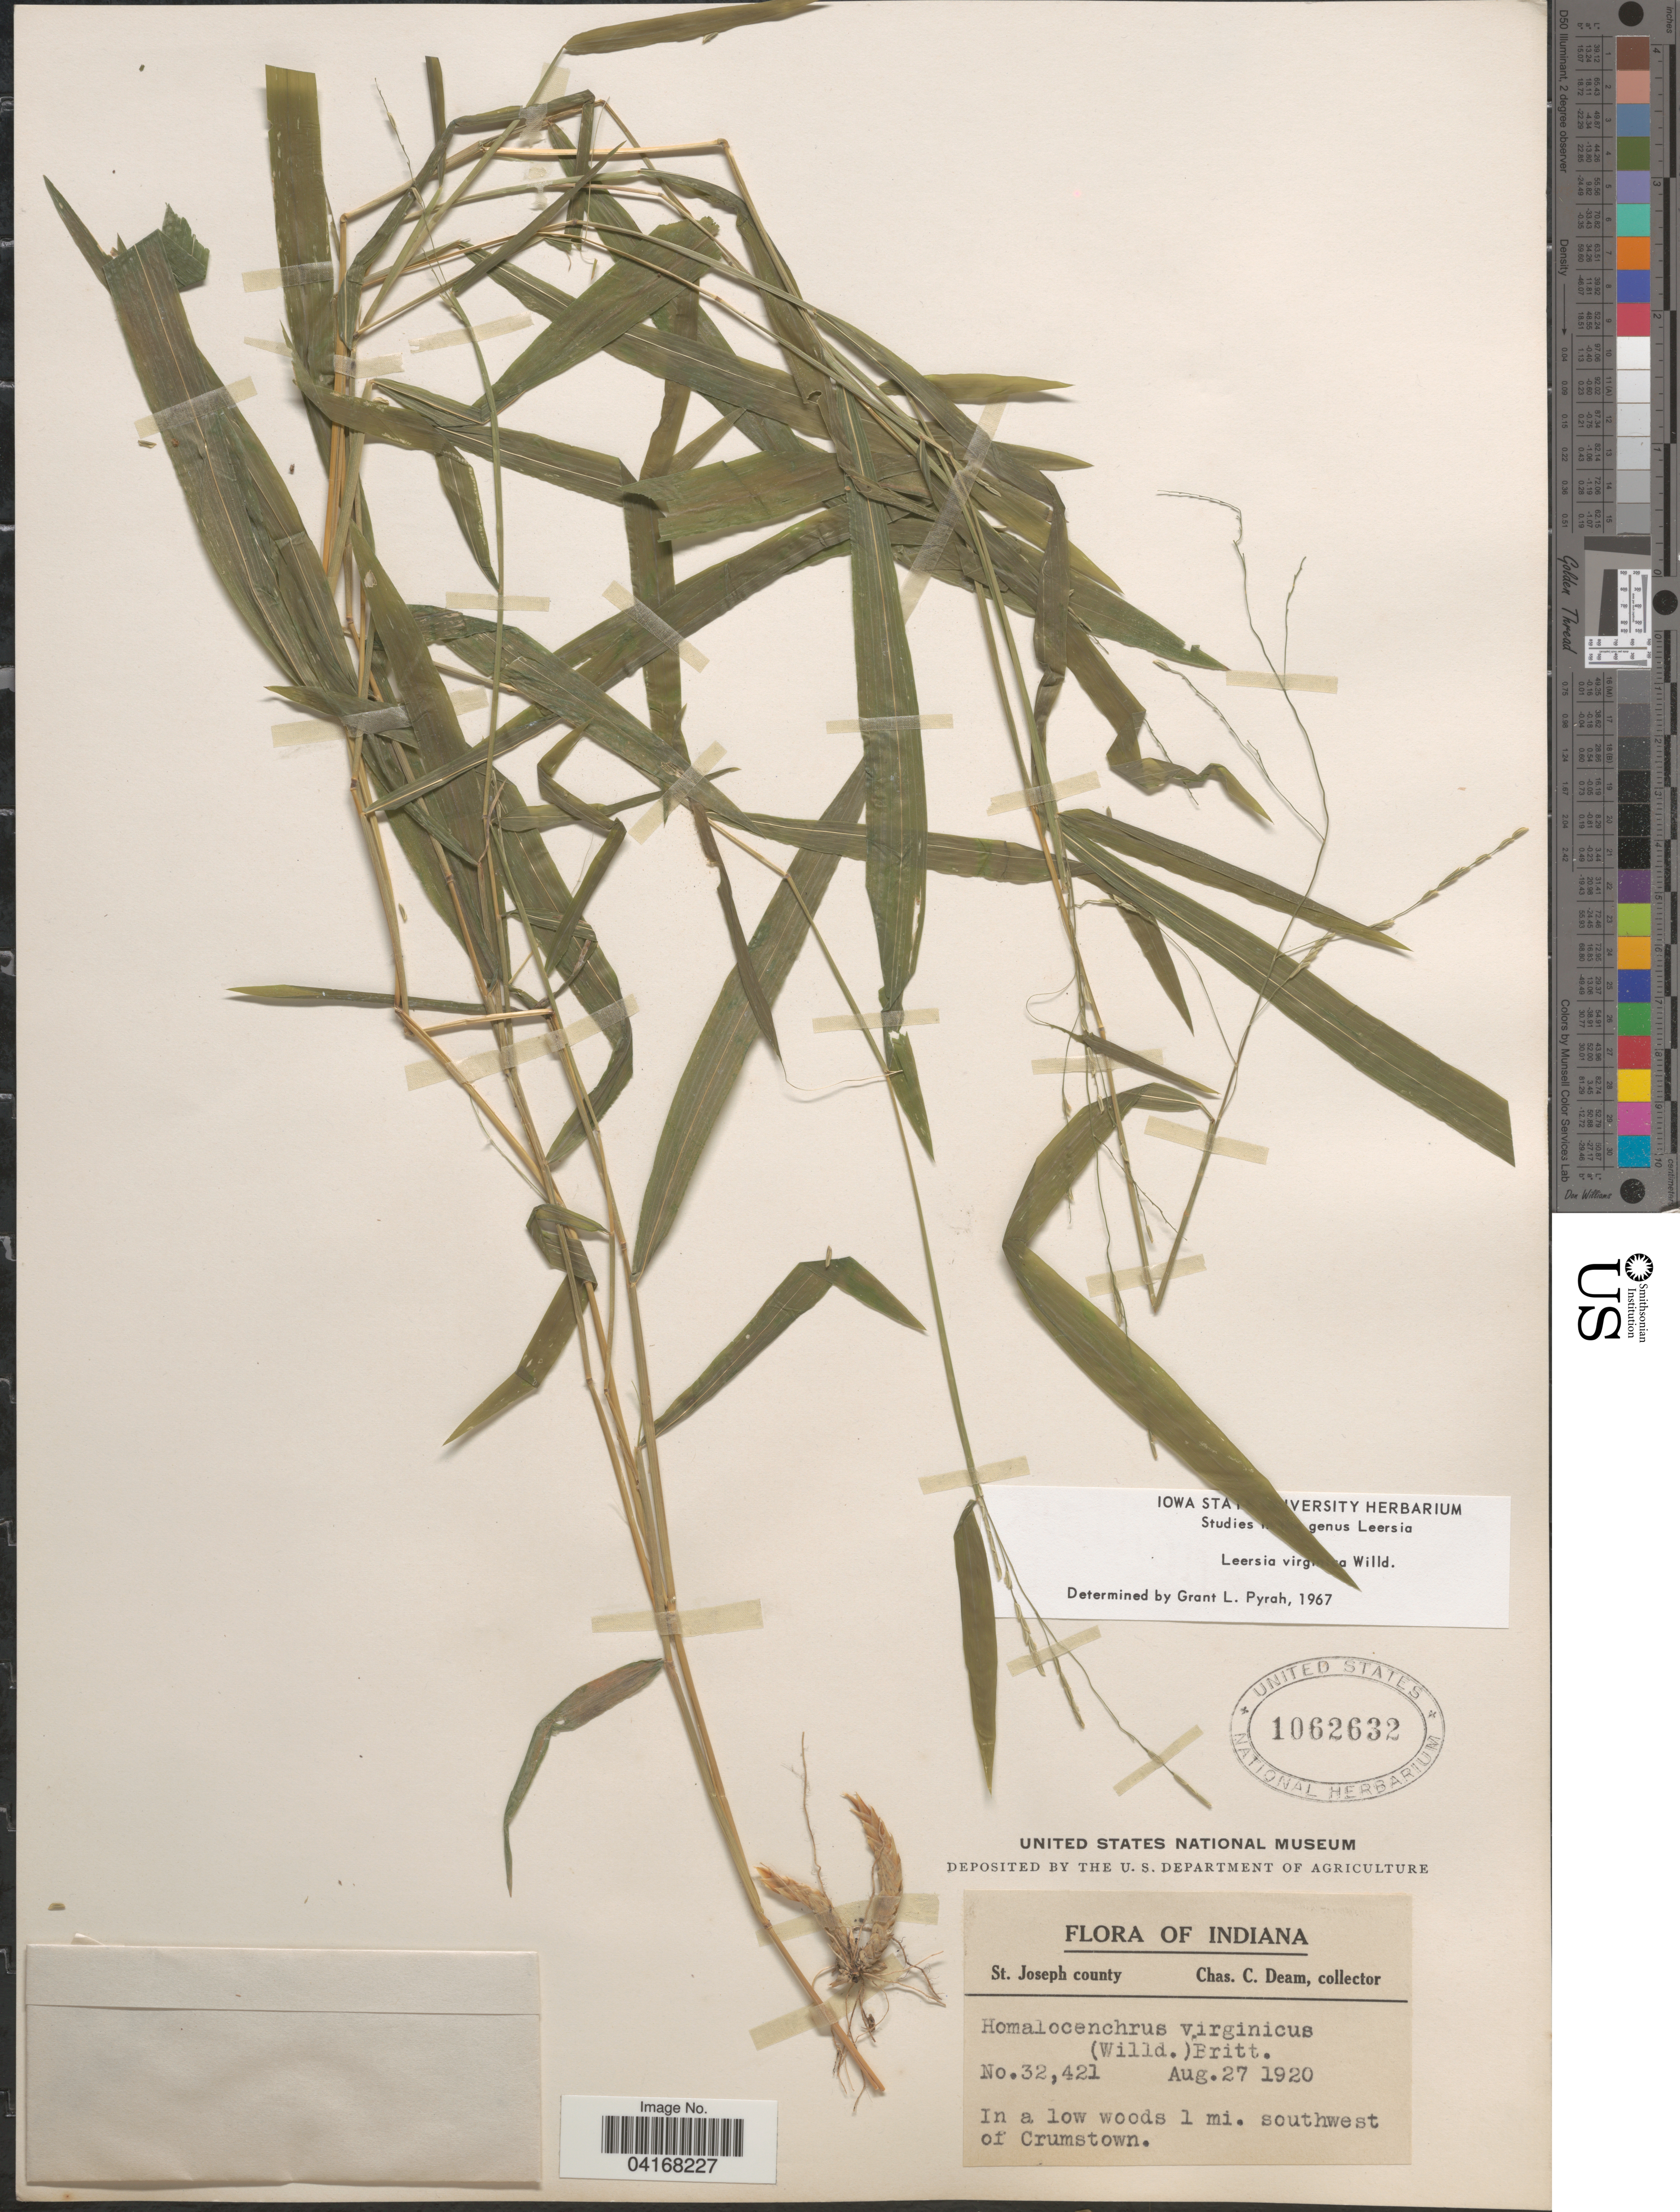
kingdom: Plantae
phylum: Tracheophyta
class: Liliopsida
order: Poales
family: Poaceae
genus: Leersia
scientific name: Leersia virginica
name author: Willd.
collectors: C. C. Deam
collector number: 32421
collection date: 1920-08-27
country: United States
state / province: Indiana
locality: St. Joseph County. In a low woods 1 mi. southwest of Crumstown.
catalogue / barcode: US 1062632